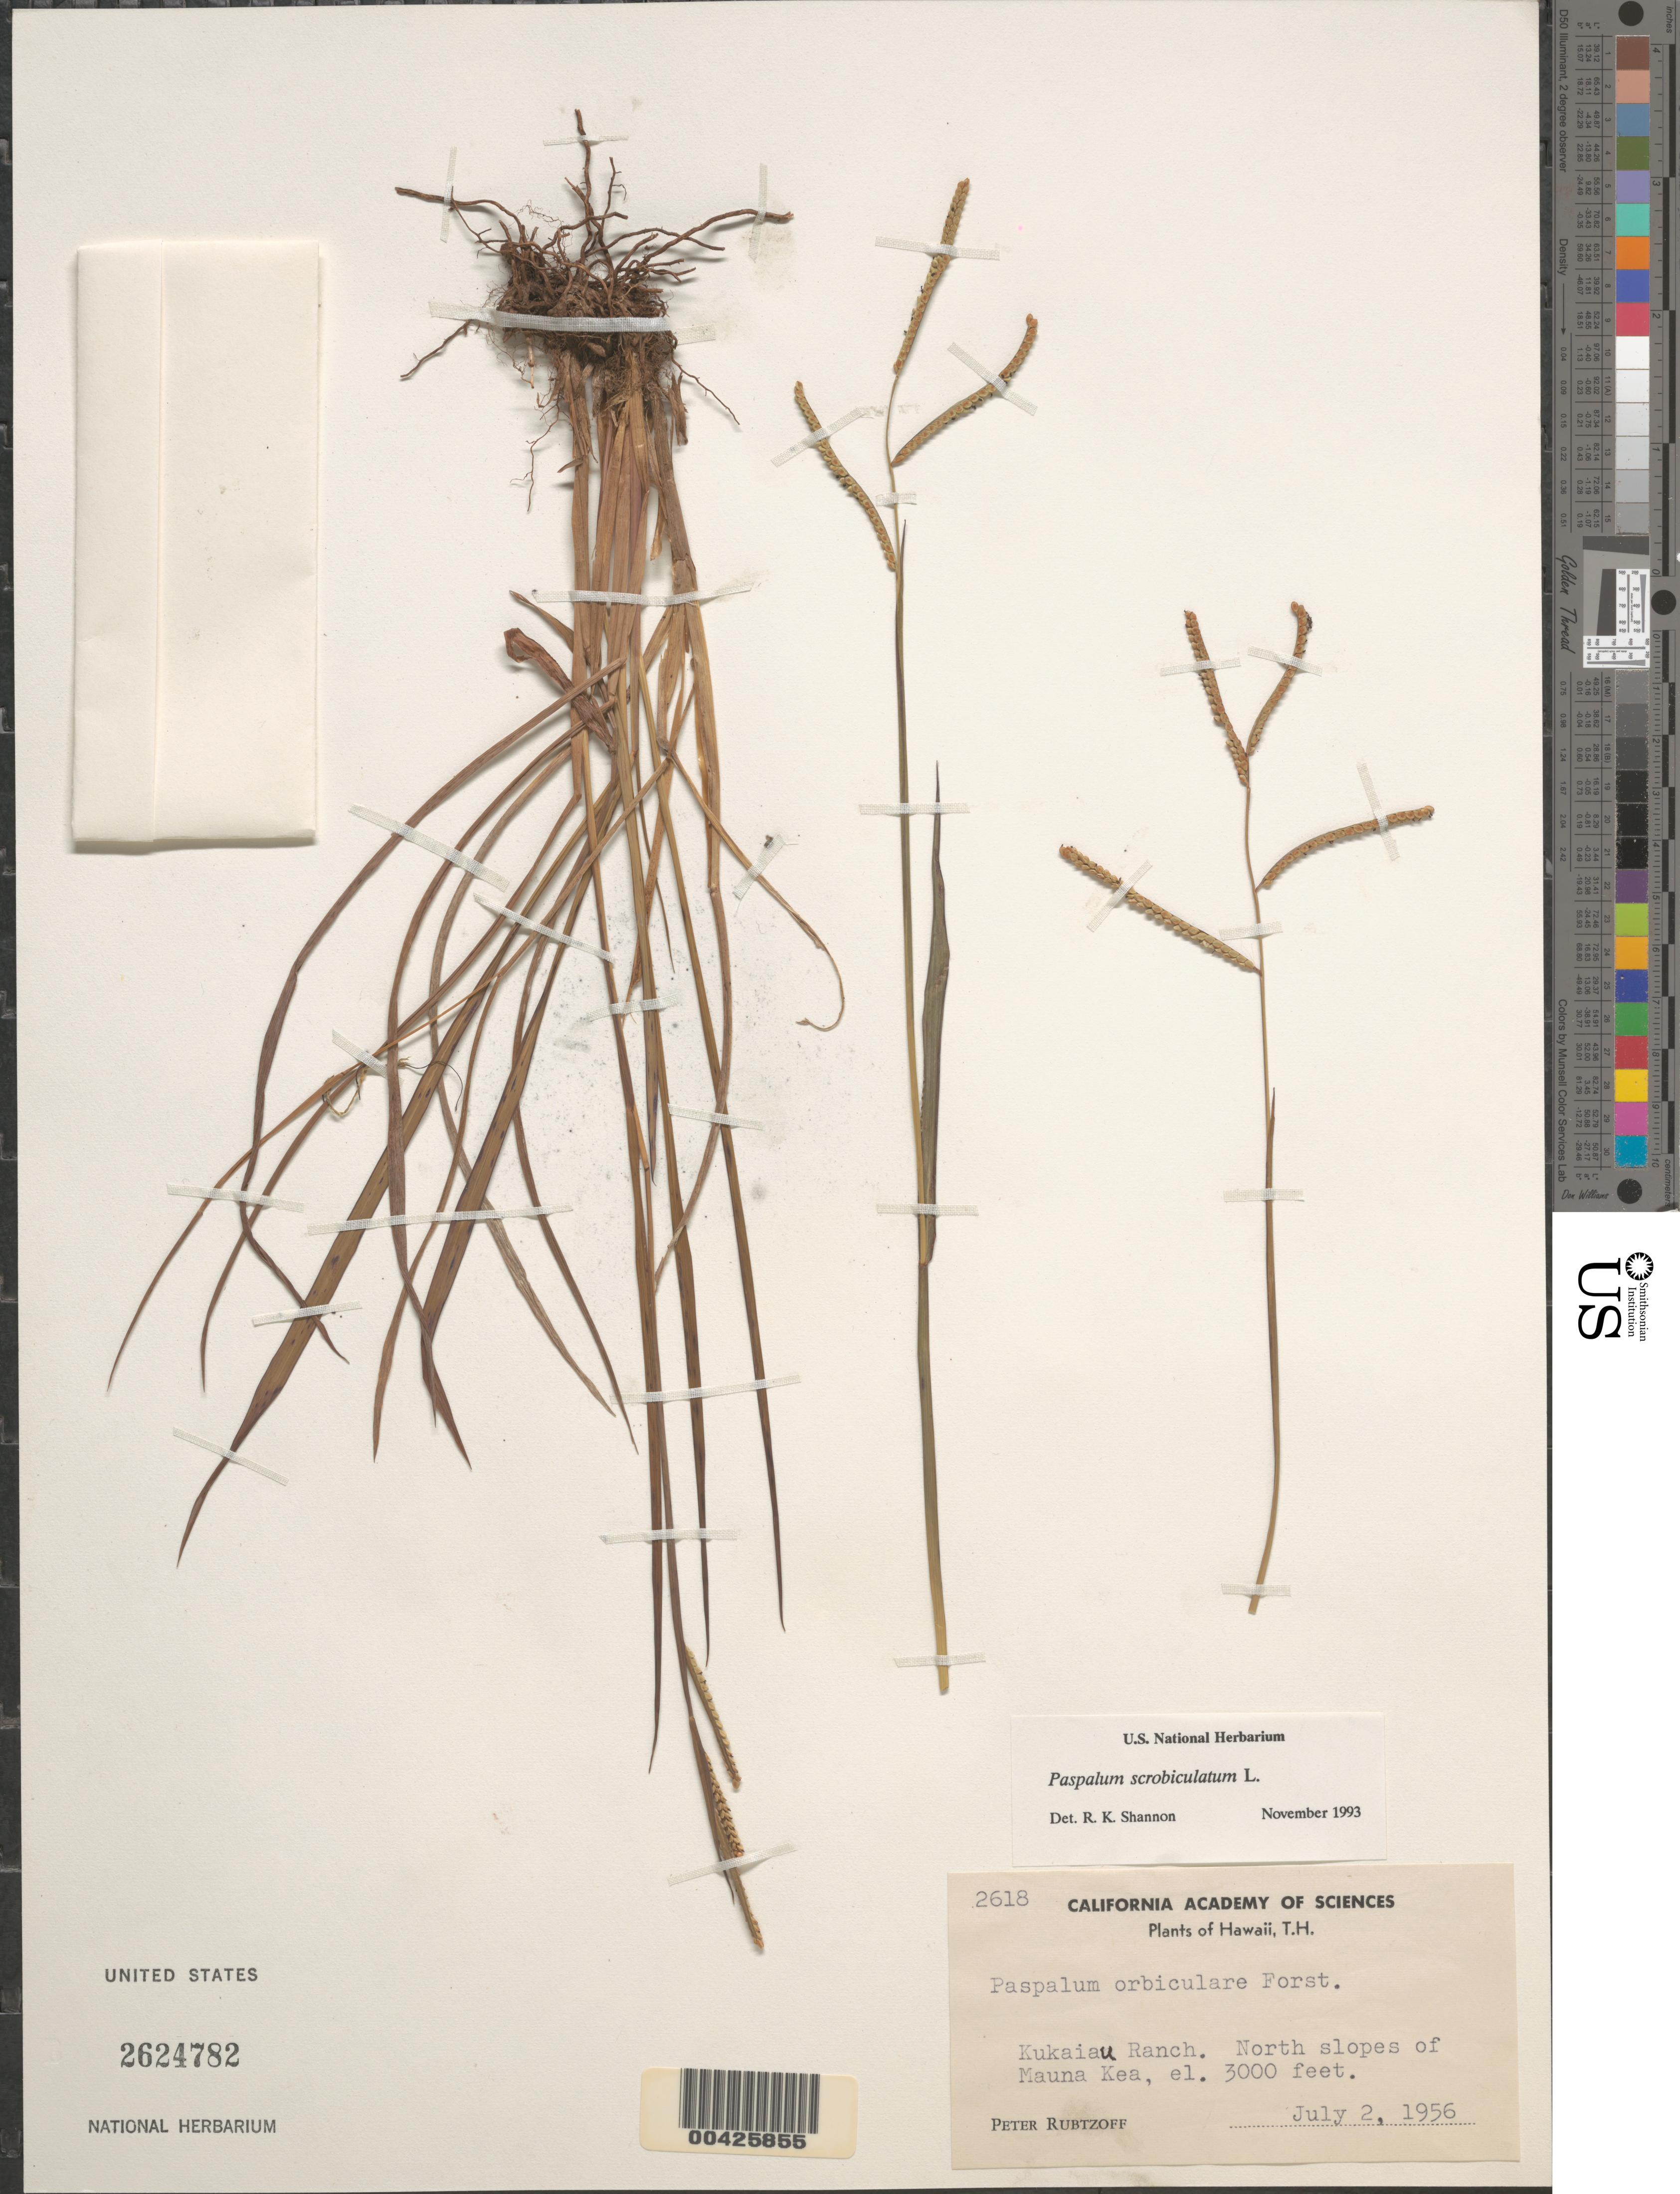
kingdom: Plantae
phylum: Tracheophyta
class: Liliopsida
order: Poales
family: Poaceae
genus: Paspalum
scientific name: Paspalum scrobiculatum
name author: L.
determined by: Shannon, R. K., (UNITED STATES)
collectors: P. Rubtzoff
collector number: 2618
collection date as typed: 2 Jul 1956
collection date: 1956-07-02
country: United States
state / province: Hawaii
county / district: Hawaii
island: Hawaii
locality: Kukaiau Ranch, N slopes of Mauna Kea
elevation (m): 914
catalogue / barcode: US 2624782